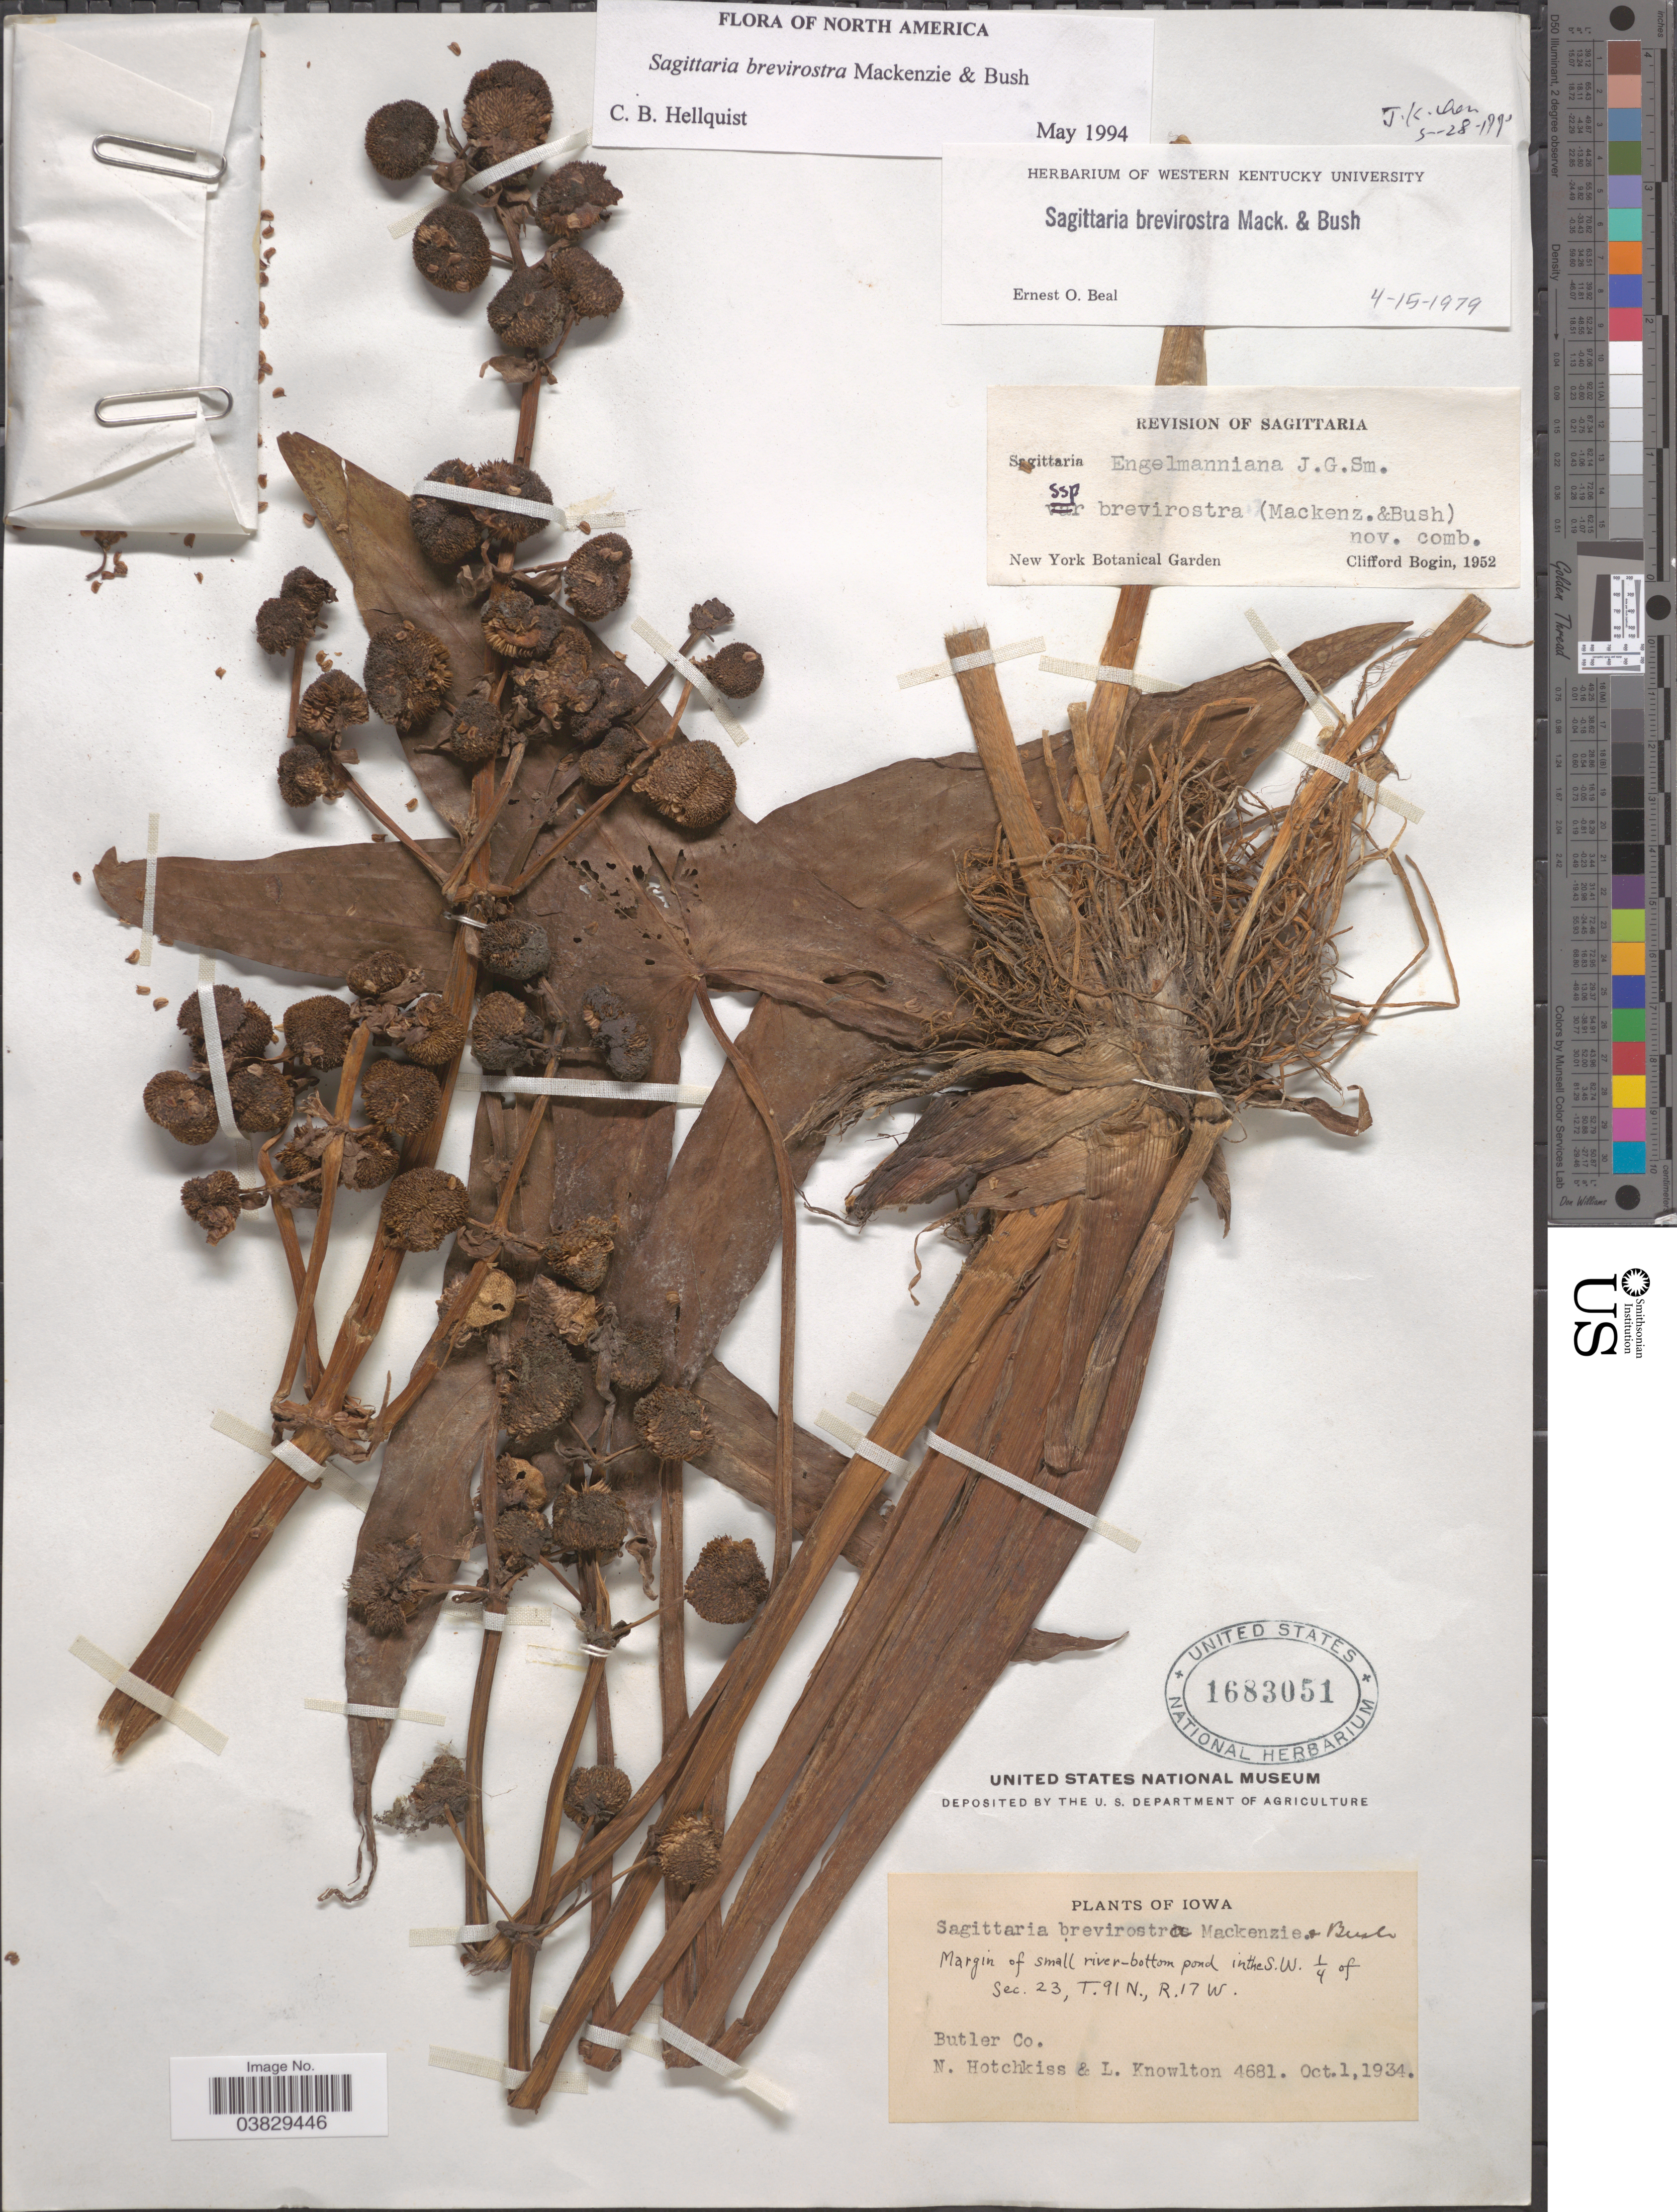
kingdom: Plantae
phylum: Tracheophyta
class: Liliopsida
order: Alismatales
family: Alismataceae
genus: Sagittaria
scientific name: Sagittaria brevirostra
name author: Mack. & Bush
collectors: N. Hotchkiss & L. Knowlton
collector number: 4681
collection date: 1934-10-01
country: United States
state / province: Iowa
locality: Margin of small river-bottom pond in the S.W. ¼ of Sec. 23, T.91N., R. 17 W. Butler Co.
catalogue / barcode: US 1683051